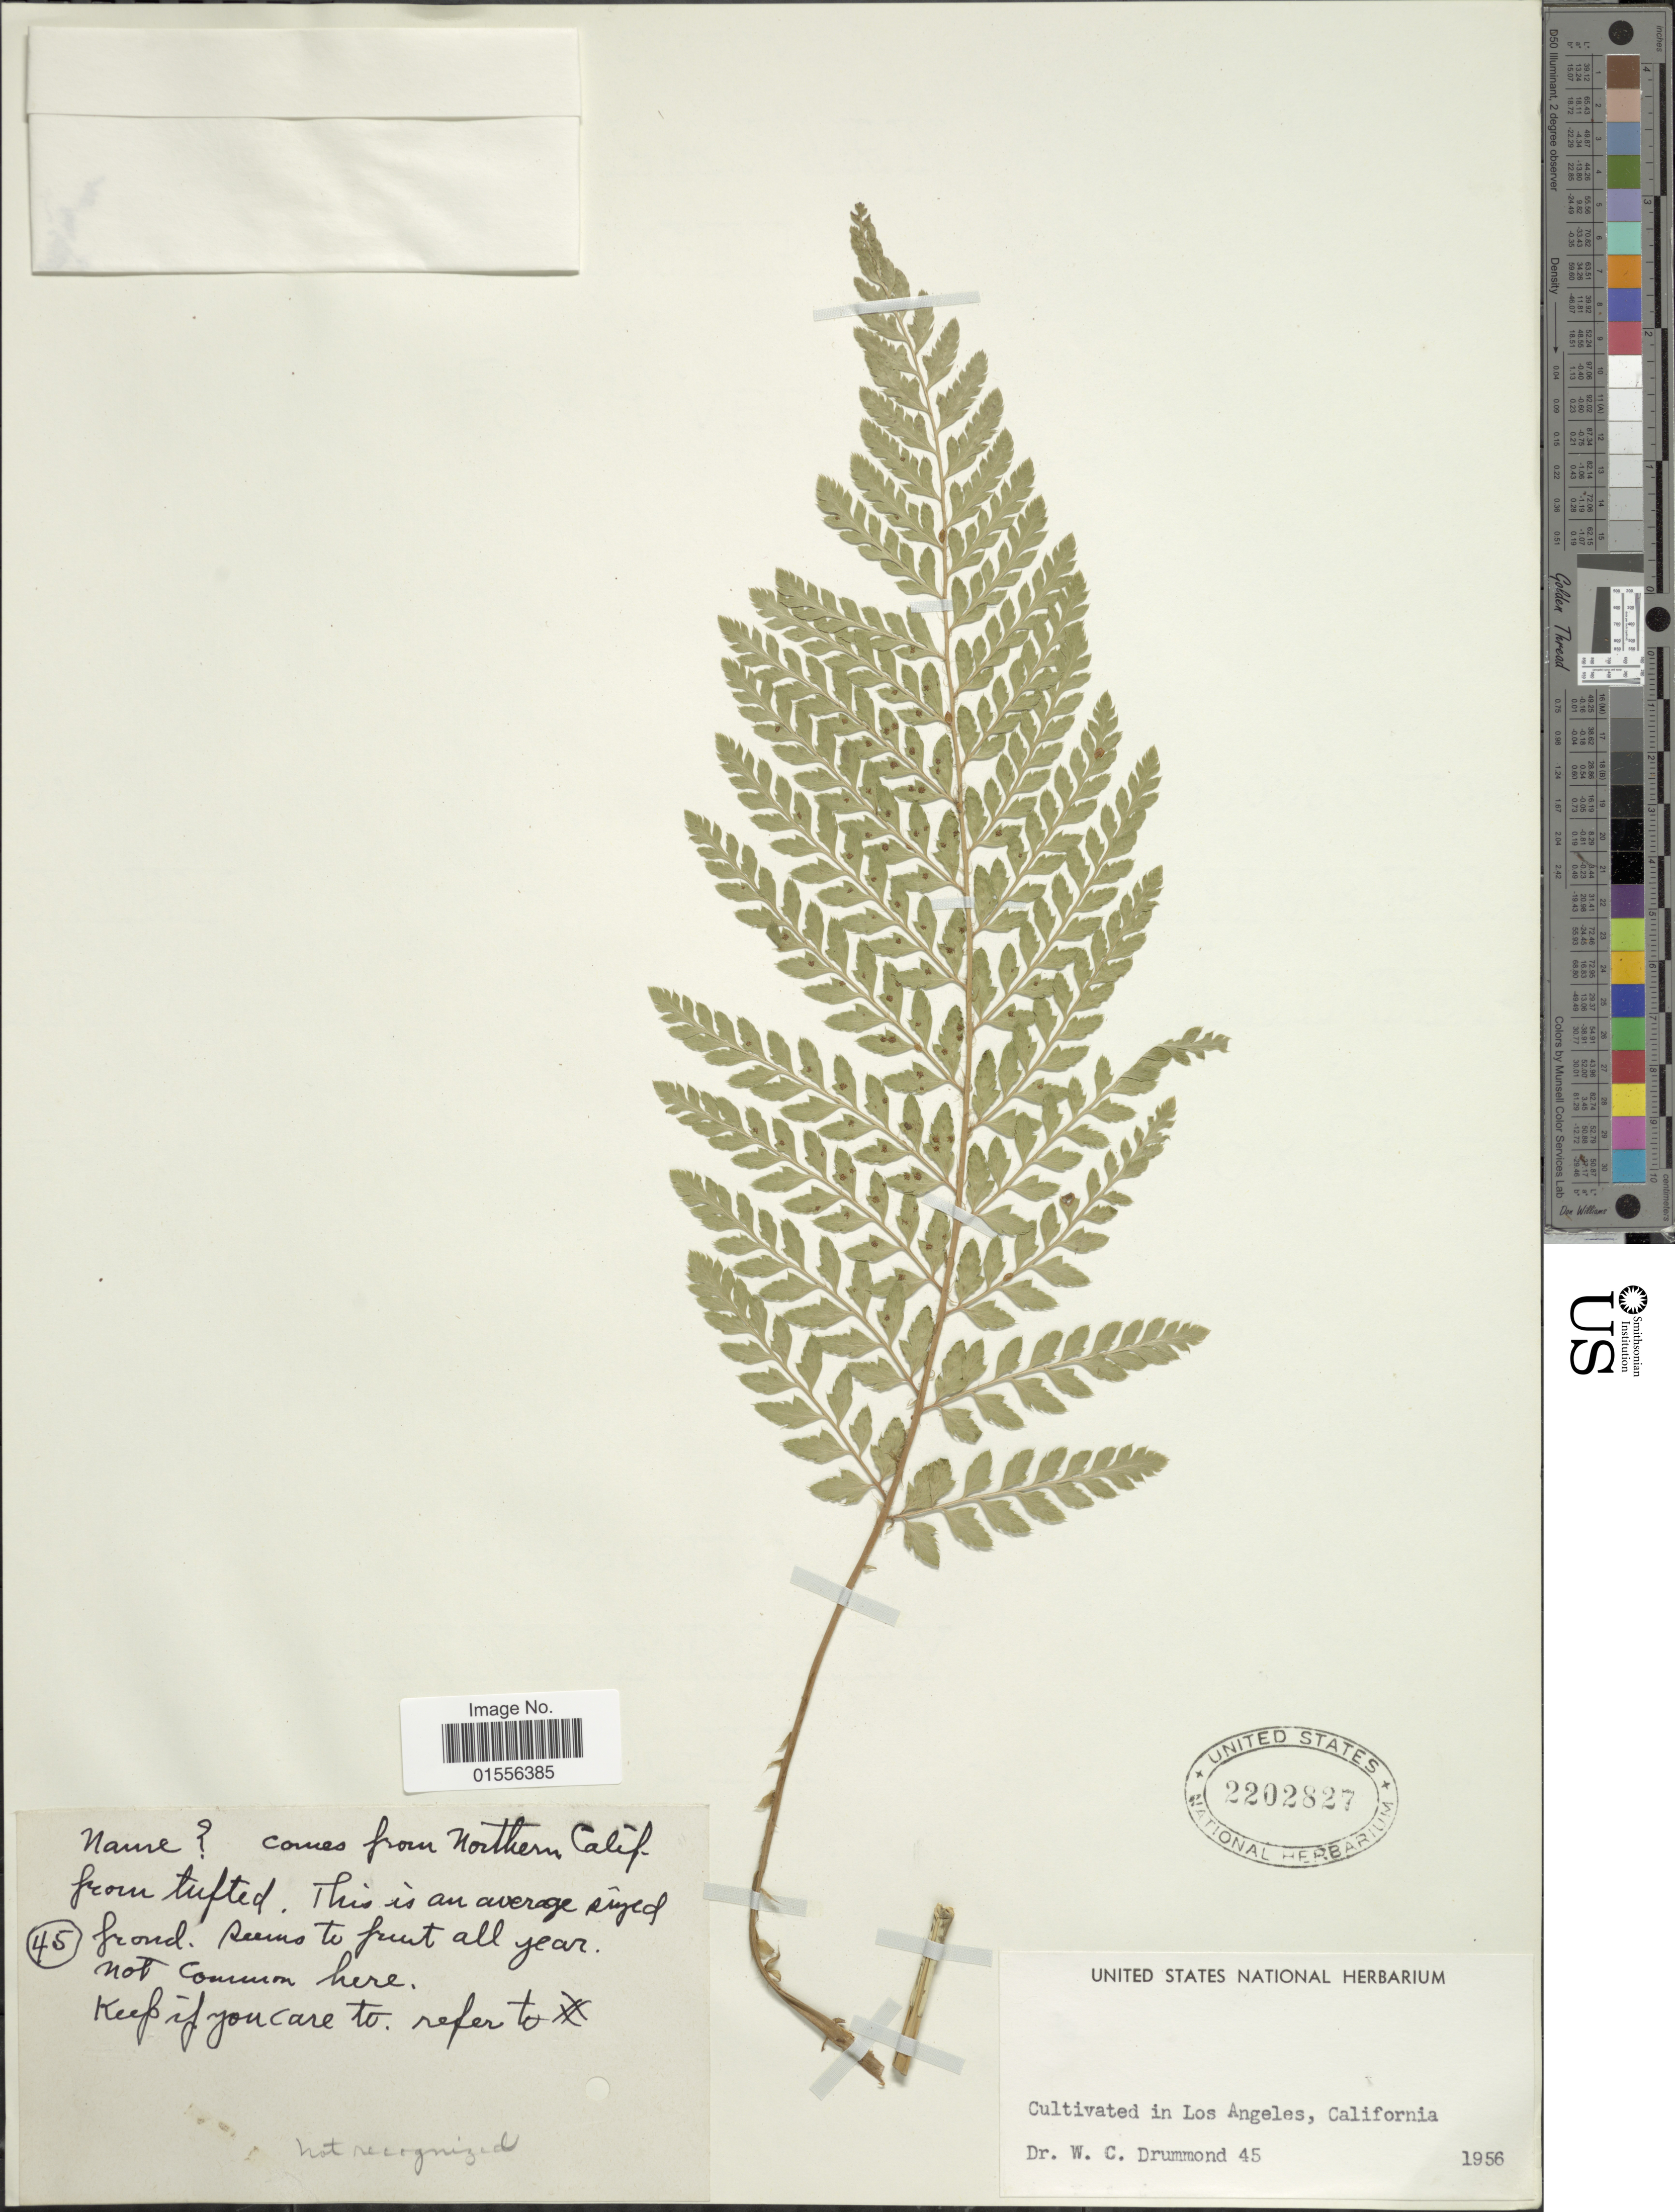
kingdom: Plantae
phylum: Tracheophyta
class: Polypodiopsida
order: Polypodiales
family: Dryopteridaceae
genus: Polystichum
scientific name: Polystichum sp.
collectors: W. Drummond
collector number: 45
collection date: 1956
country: United States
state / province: California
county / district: Los Angeles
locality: In Los Angeles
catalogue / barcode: US 2202827